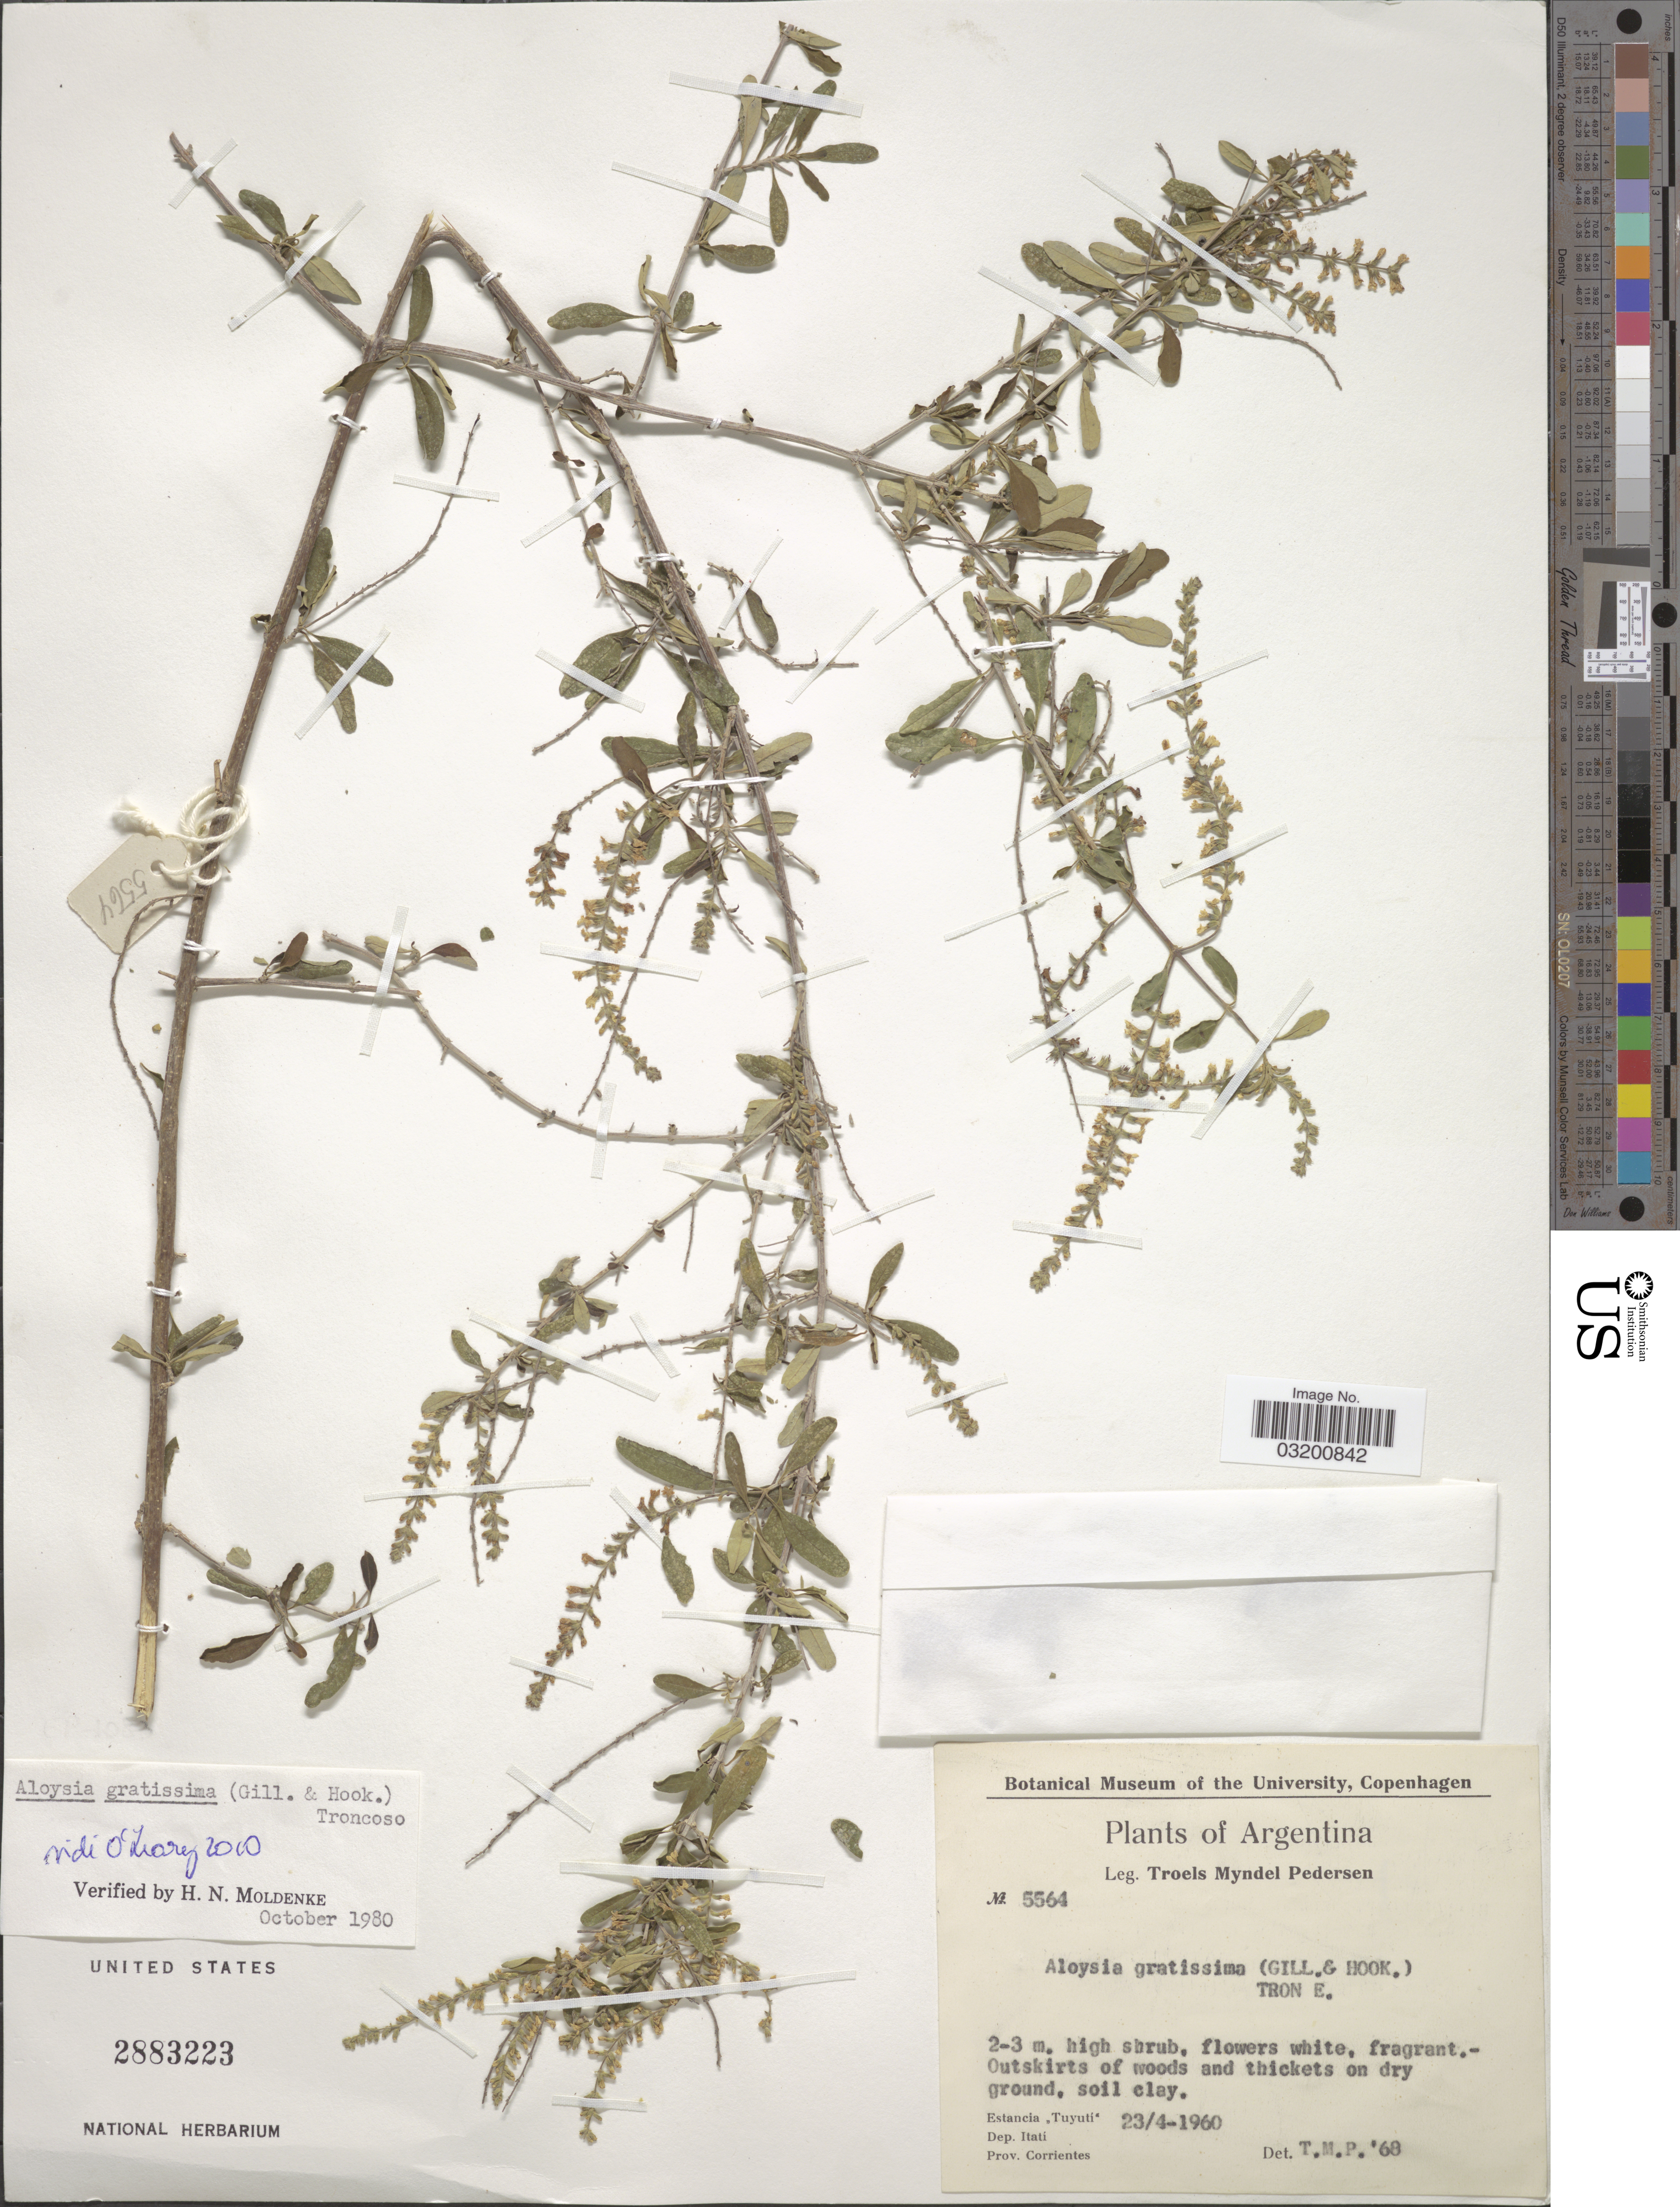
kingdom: Plantae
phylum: Tracheophyta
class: Magnoliopsida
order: Lamiales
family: Verbenaceae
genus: Aloysia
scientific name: Aloysia gratissima var. gratissima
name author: (Gillies & Hook.) Tronc.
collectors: T. Pederson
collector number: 5564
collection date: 1960-04-23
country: Argentina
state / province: Corrientes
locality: Estancia "Tuyuti", Dep. Itaí.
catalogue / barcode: US 2883223